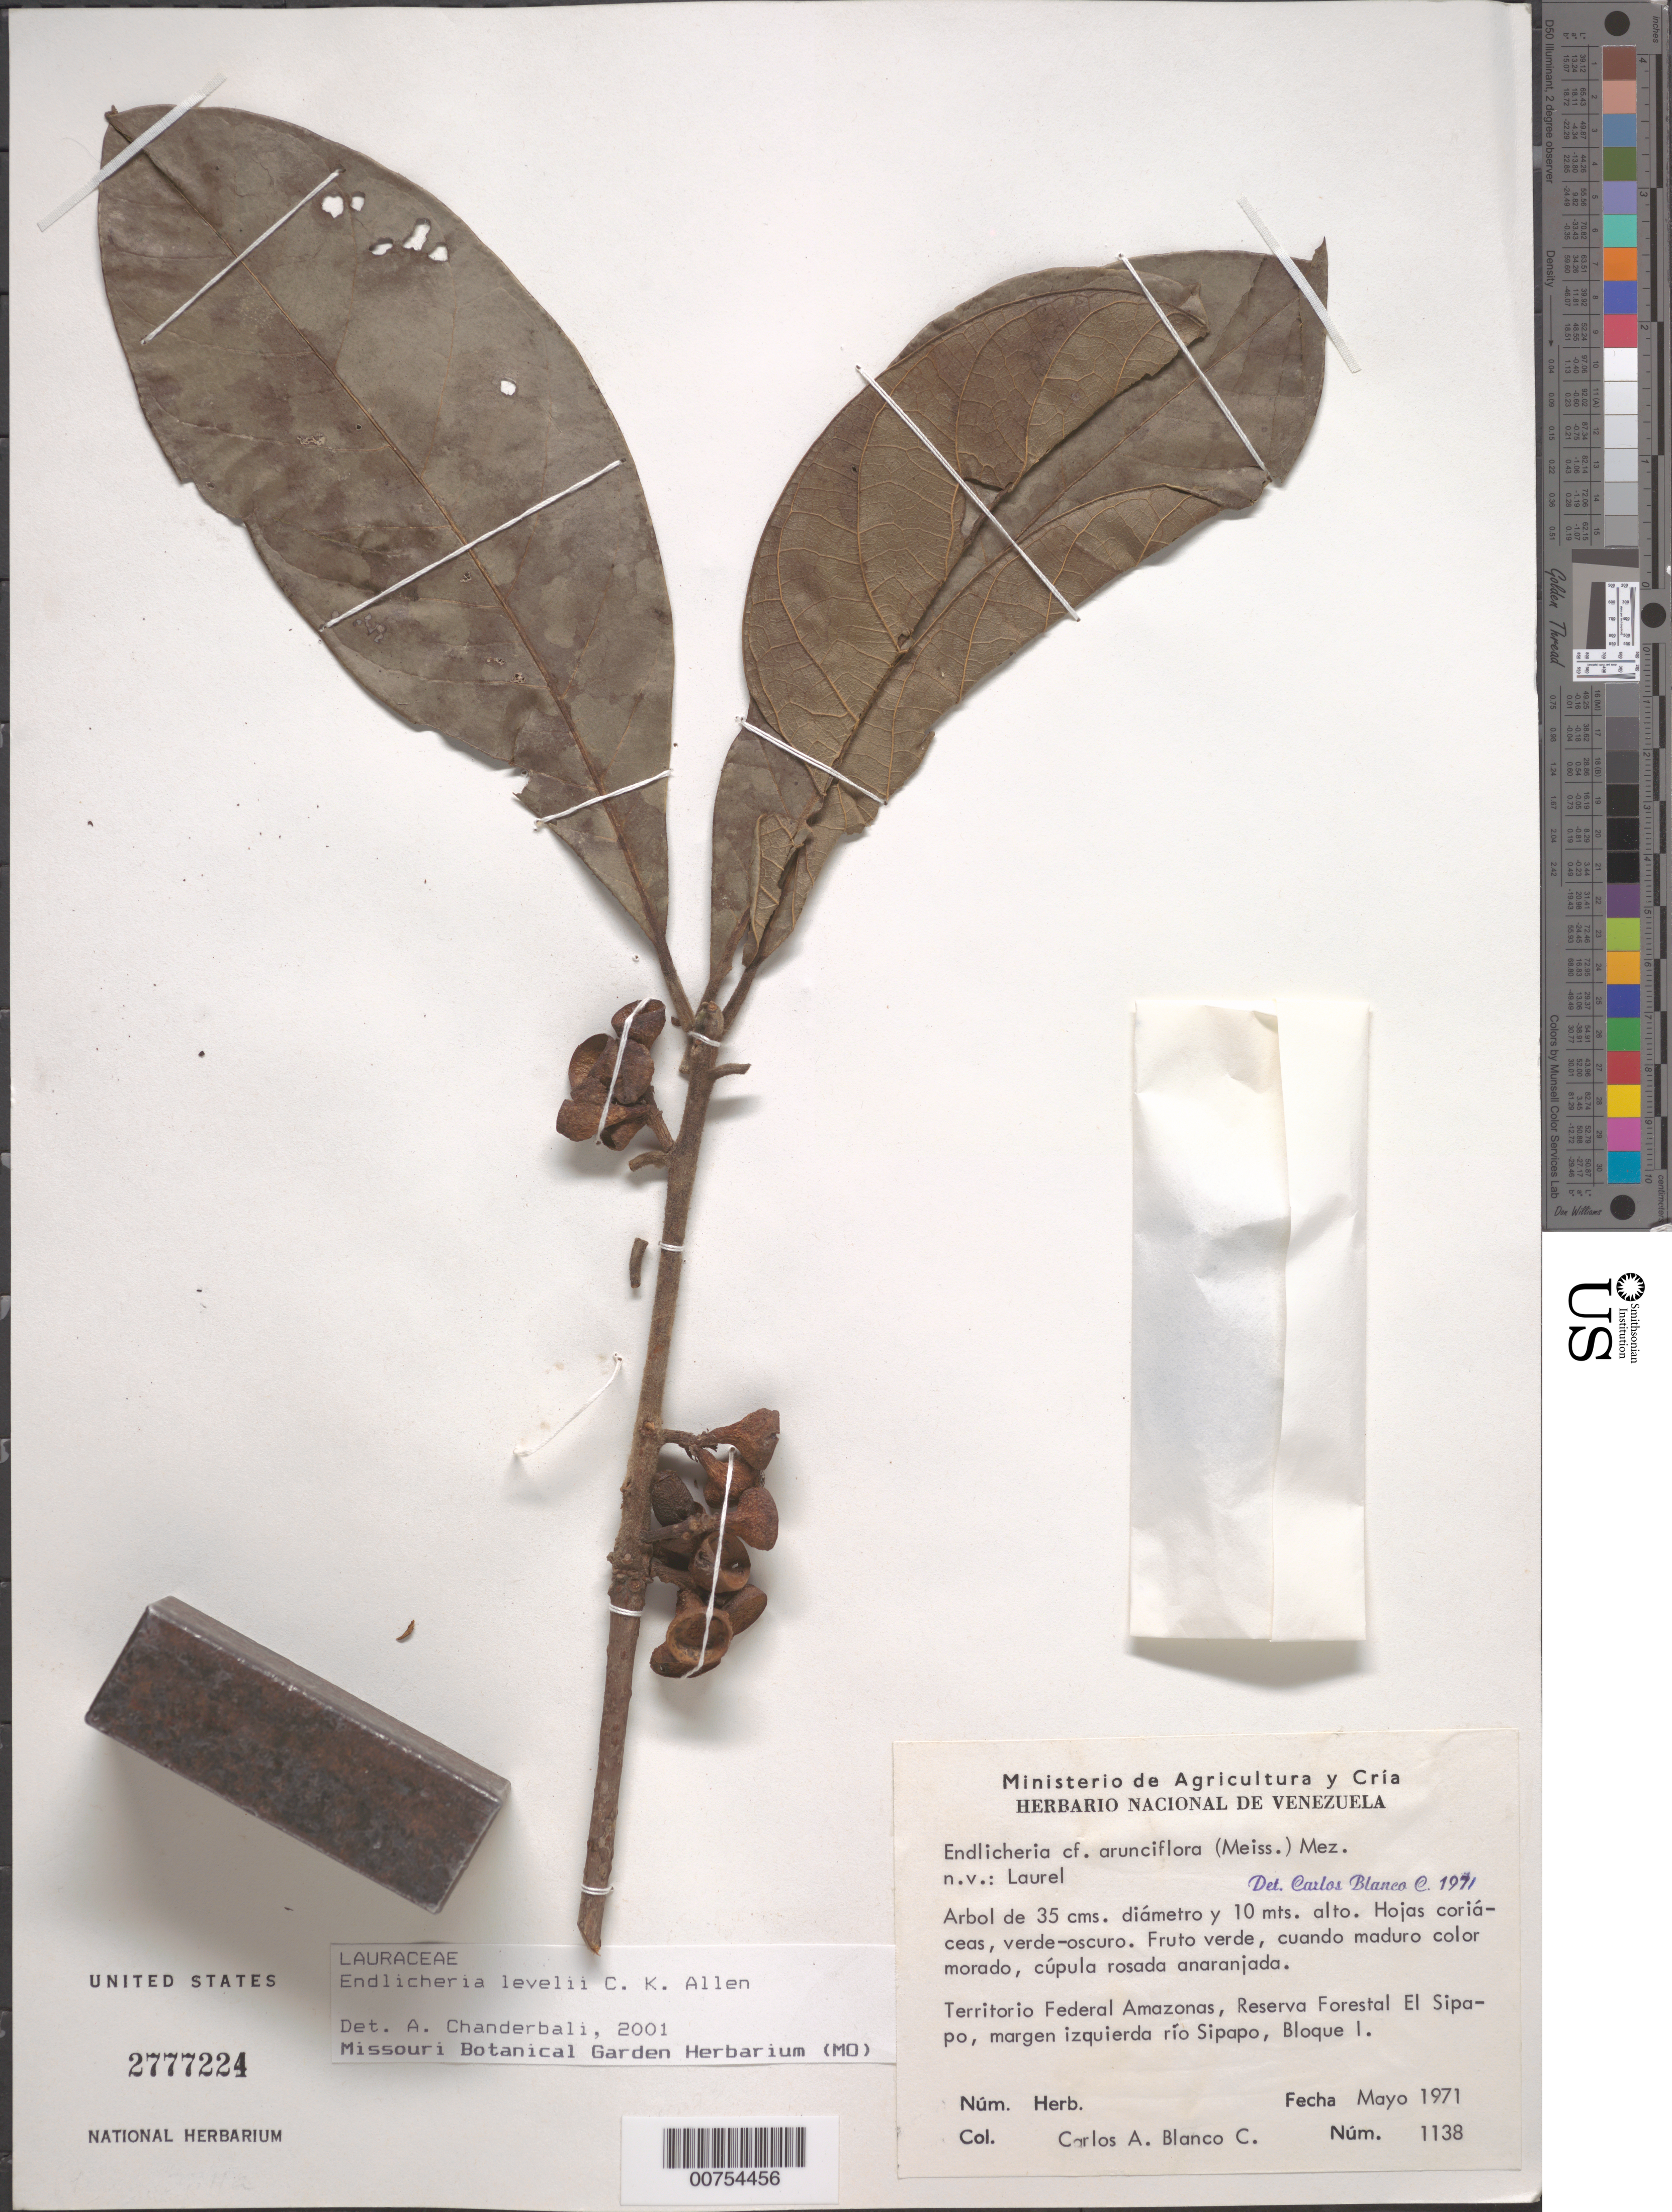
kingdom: Plantae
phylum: Tracheophyta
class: Magnoliopsida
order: Laurales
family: Lauraceae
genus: Endlicheria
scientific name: Endlicheria levelii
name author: C.K. Allen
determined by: Chanderbali, Andre Shashi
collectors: C. A. Blanco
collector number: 1138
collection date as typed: May-71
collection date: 1971-05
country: Venezuela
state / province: Amazonas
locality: Reserva Forestal El Sipapo, Río Sipapo; Bloque I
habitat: Along river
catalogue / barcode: US 2777224